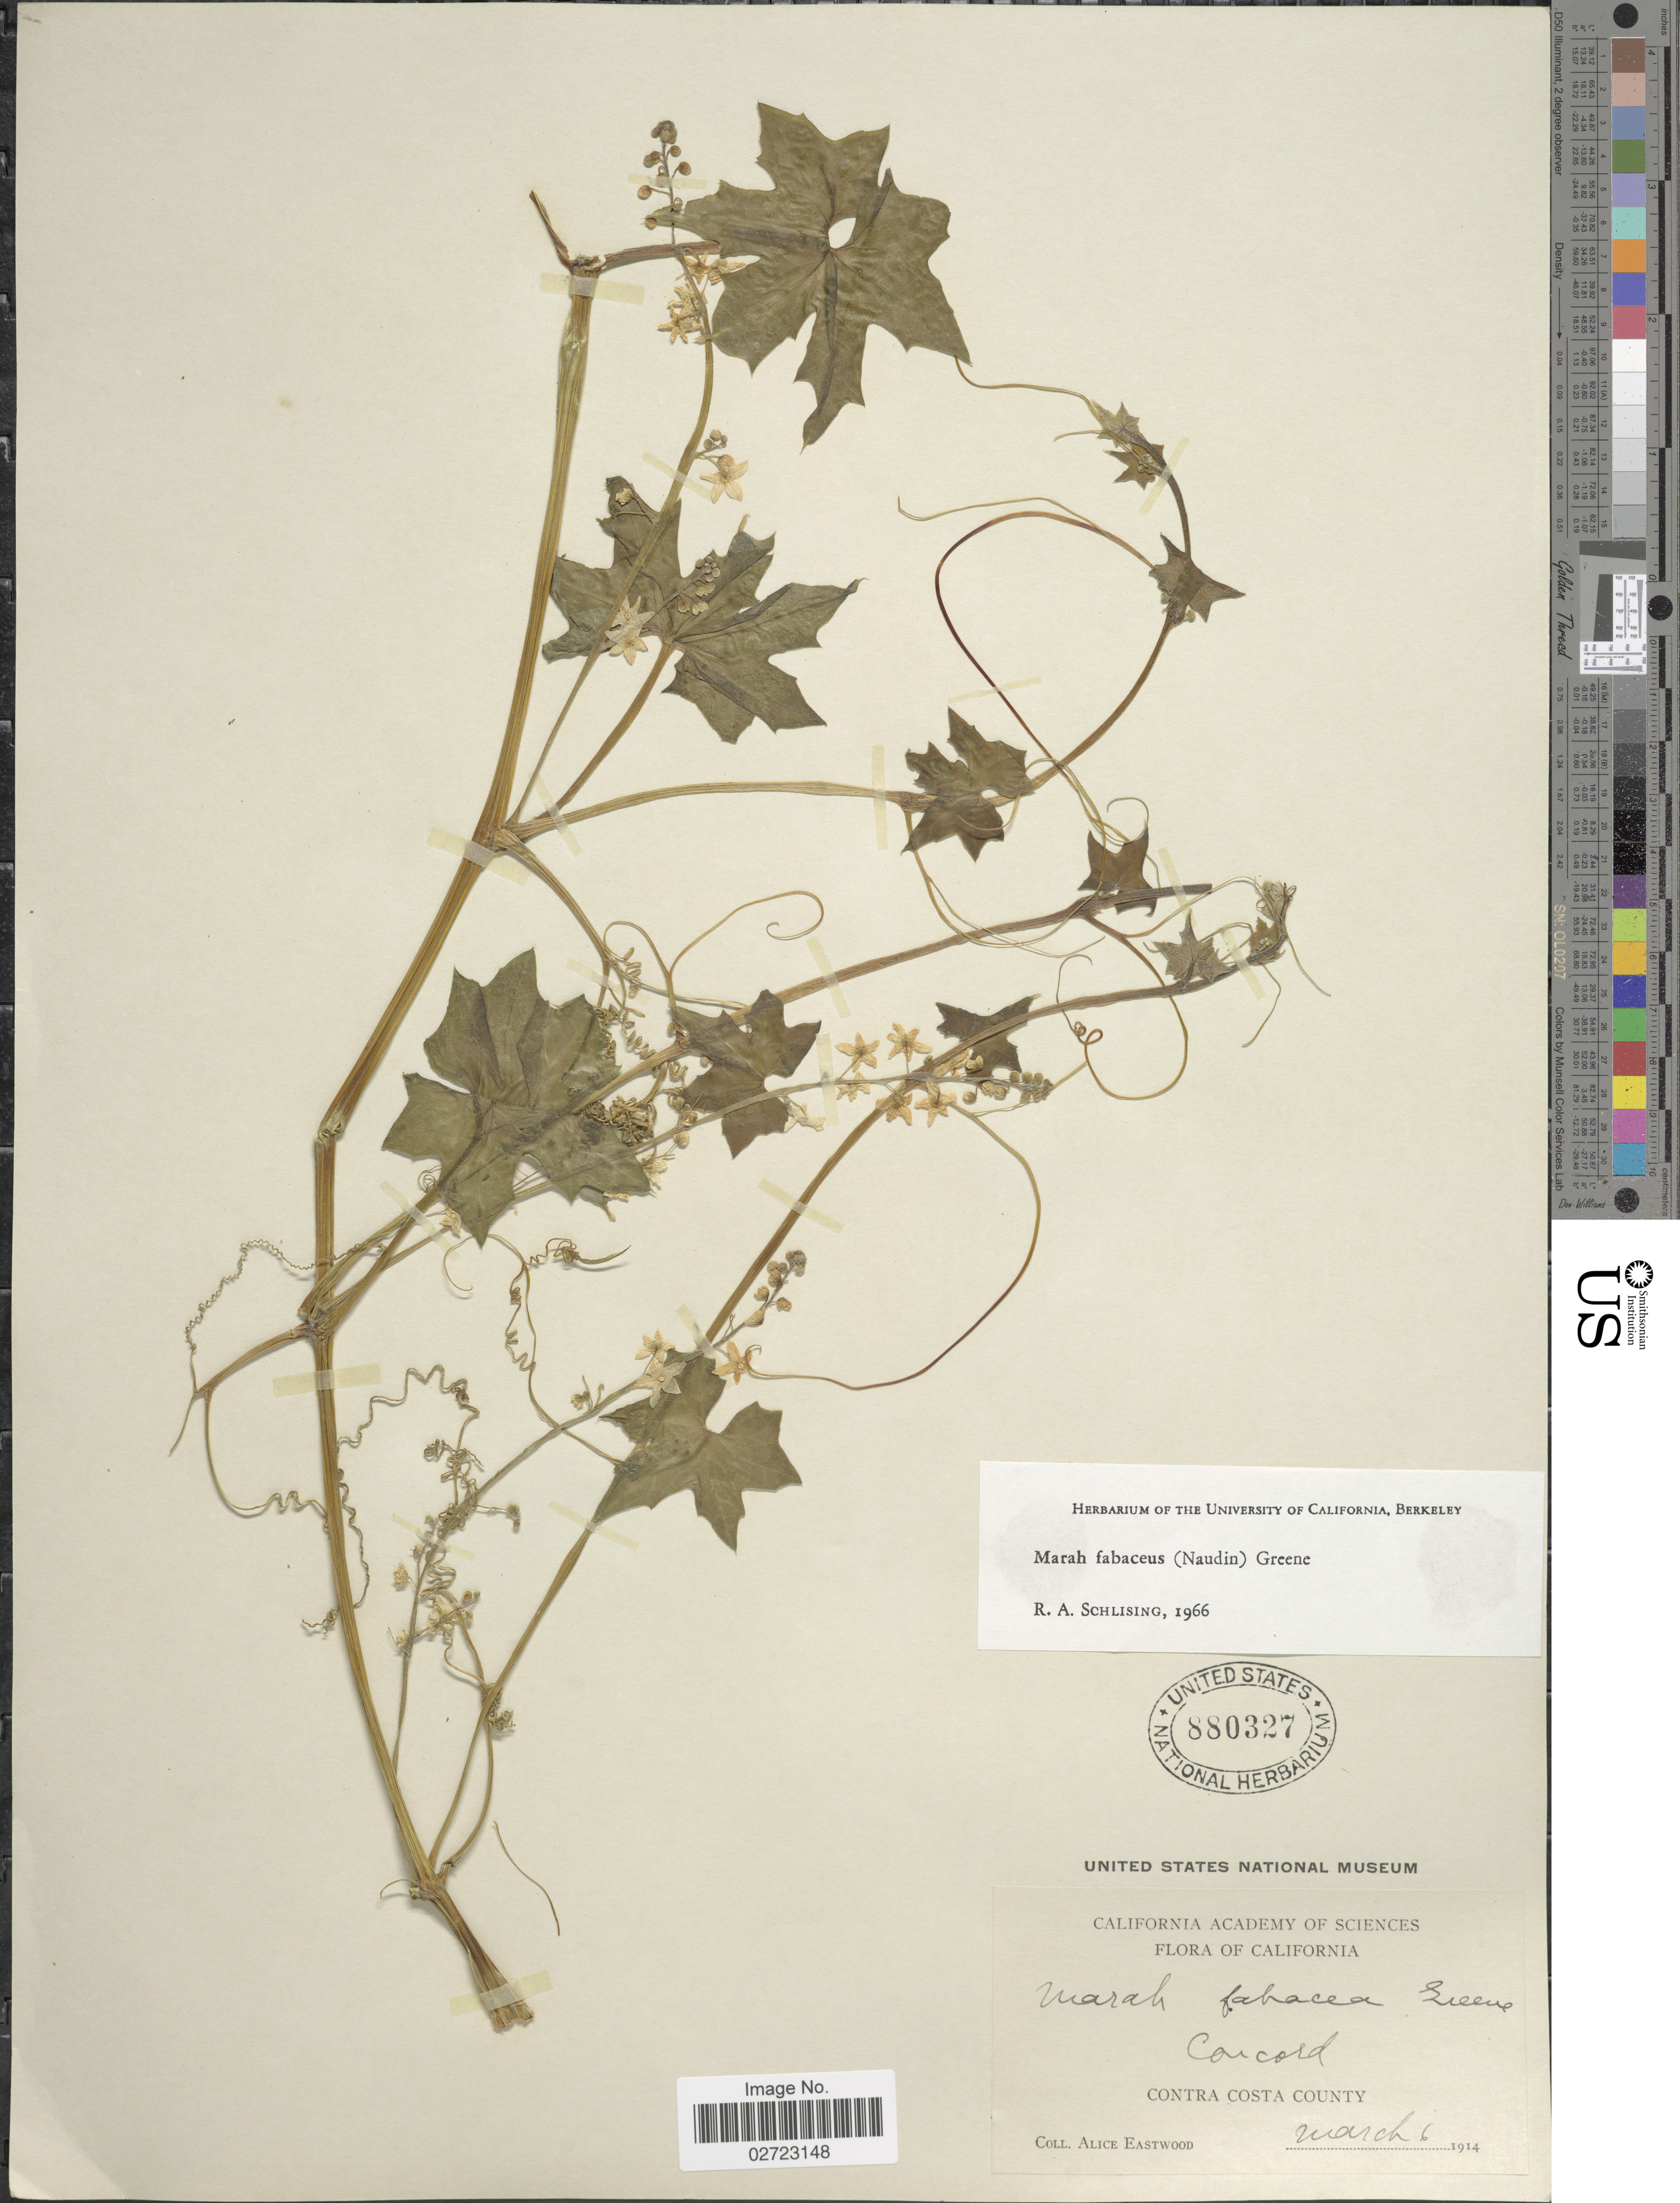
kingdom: Plantae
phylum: Tracheophyta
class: Magnoliopsida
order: Cucurbitales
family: Cucurbitaceae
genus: Marah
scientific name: Marah fabacea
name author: (Naudin) Greene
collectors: A. Eastwood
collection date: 1914-03-06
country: United States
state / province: California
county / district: Contra Costa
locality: Concord, Contra Costa County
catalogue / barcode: US 880327